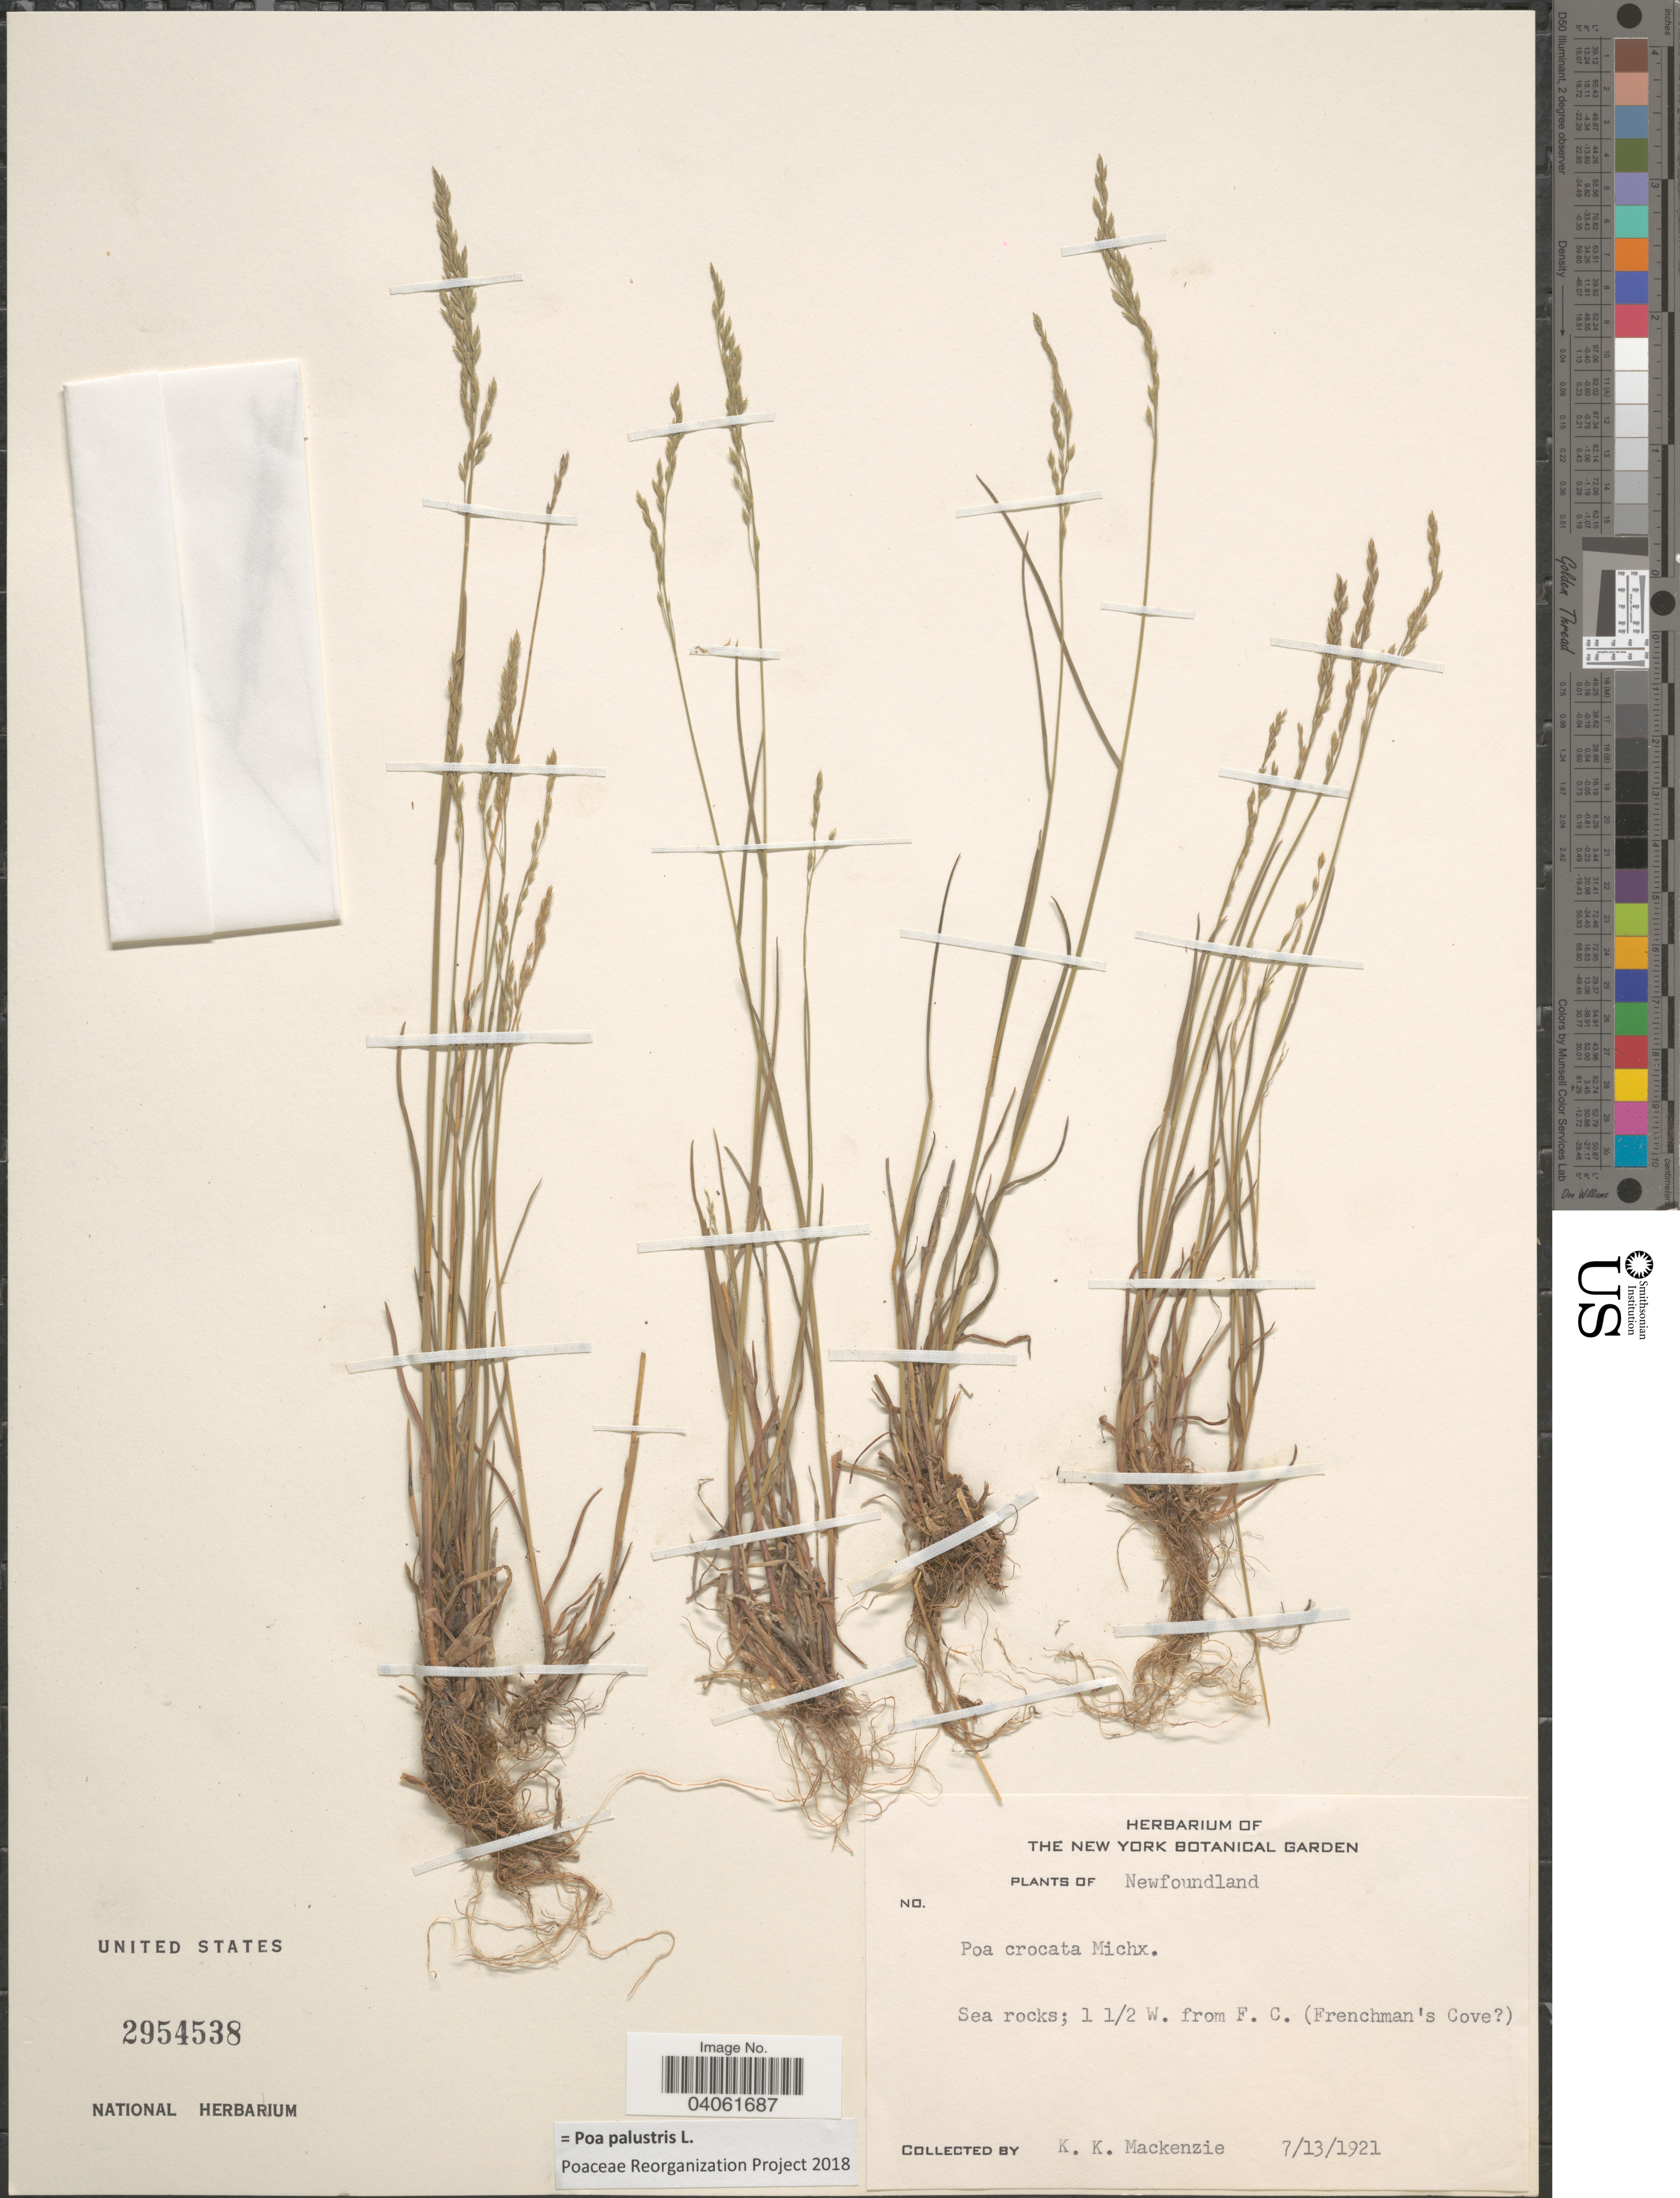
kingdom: Plantae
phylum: Tracheophyta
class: Liliopsida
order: Poales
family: Poaceae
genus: Poa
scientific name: Poa palustris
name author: L.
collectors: K. K. Mackenzie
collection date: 1921-07-13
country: Canada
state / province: Newfoundland and Labrador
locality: Sea rocks; 1 1/2 W. from F. C. (Frenchman's Cove [unsure placement]).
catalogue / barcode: US 2954538